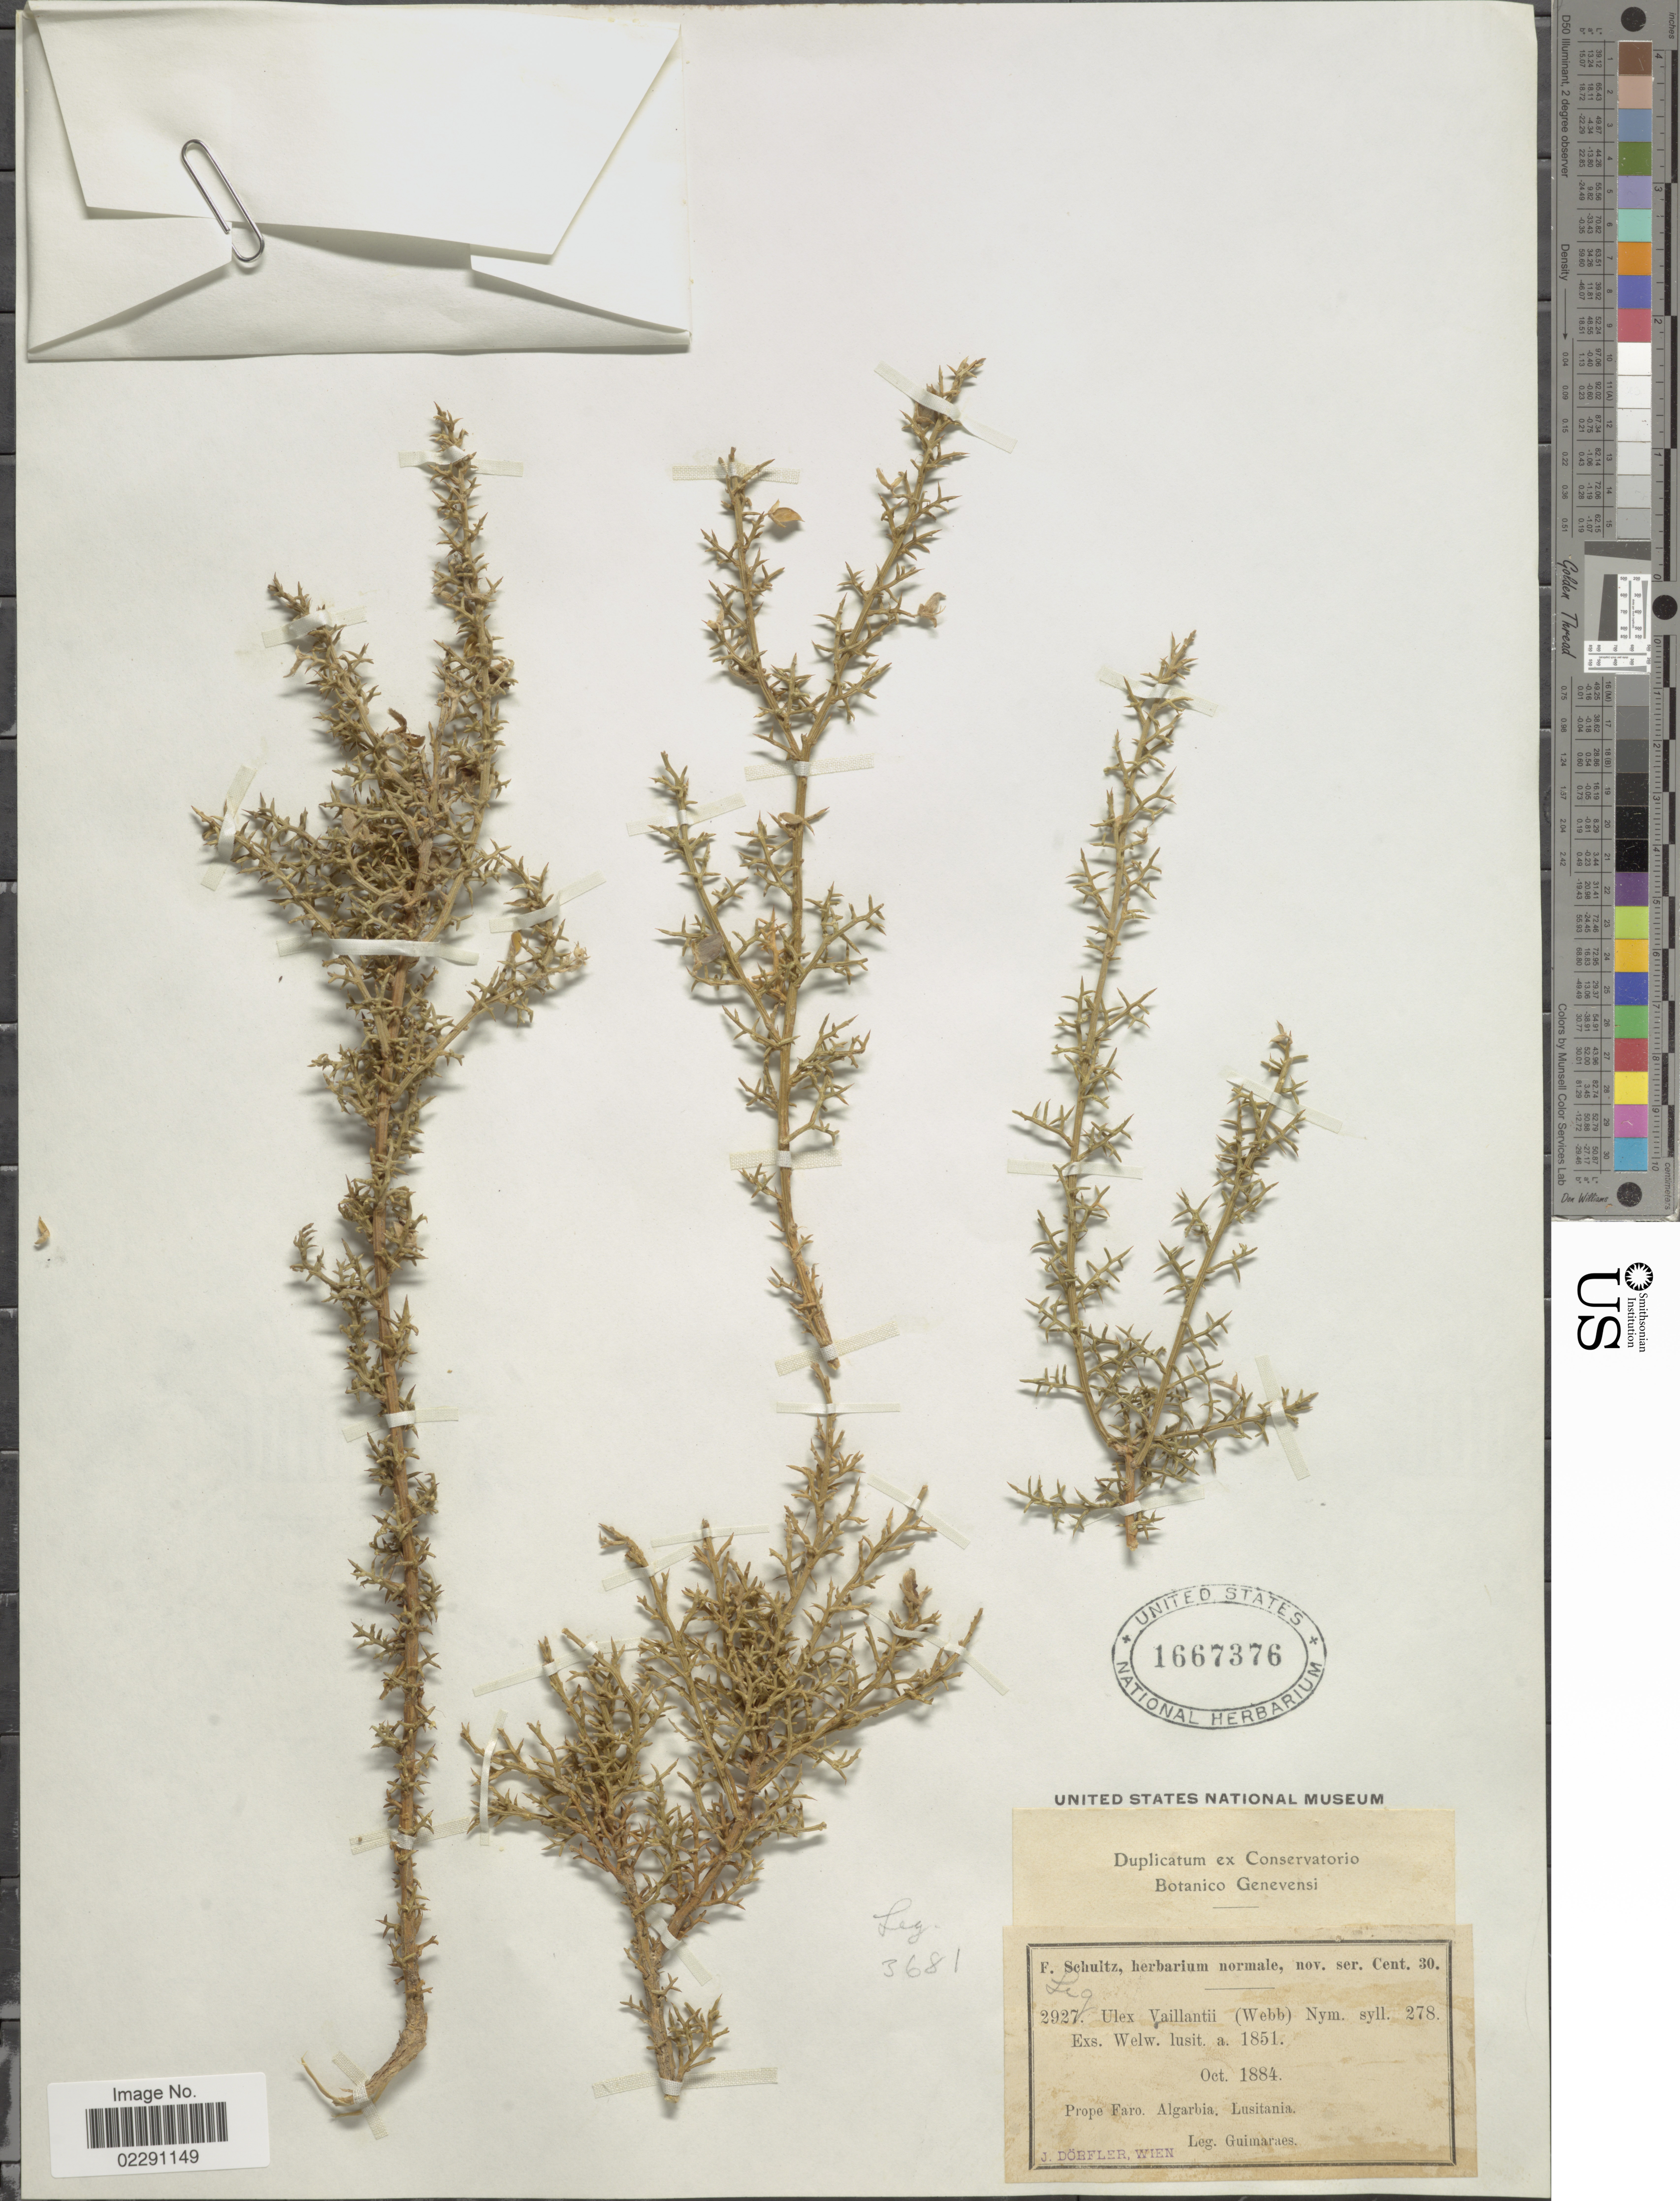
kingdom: Plantae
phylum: Tracheophyta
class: Magnoliopsida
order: Fabales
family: Fabaceae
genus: Ulex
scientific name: Ulex vaillantii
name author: (Webb) Nyman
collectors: J. A. Guimaraes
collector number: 2927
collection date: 1884-10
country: Portugal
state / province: Faro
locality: Algarbia, Lusitania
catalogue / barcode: US 1667376